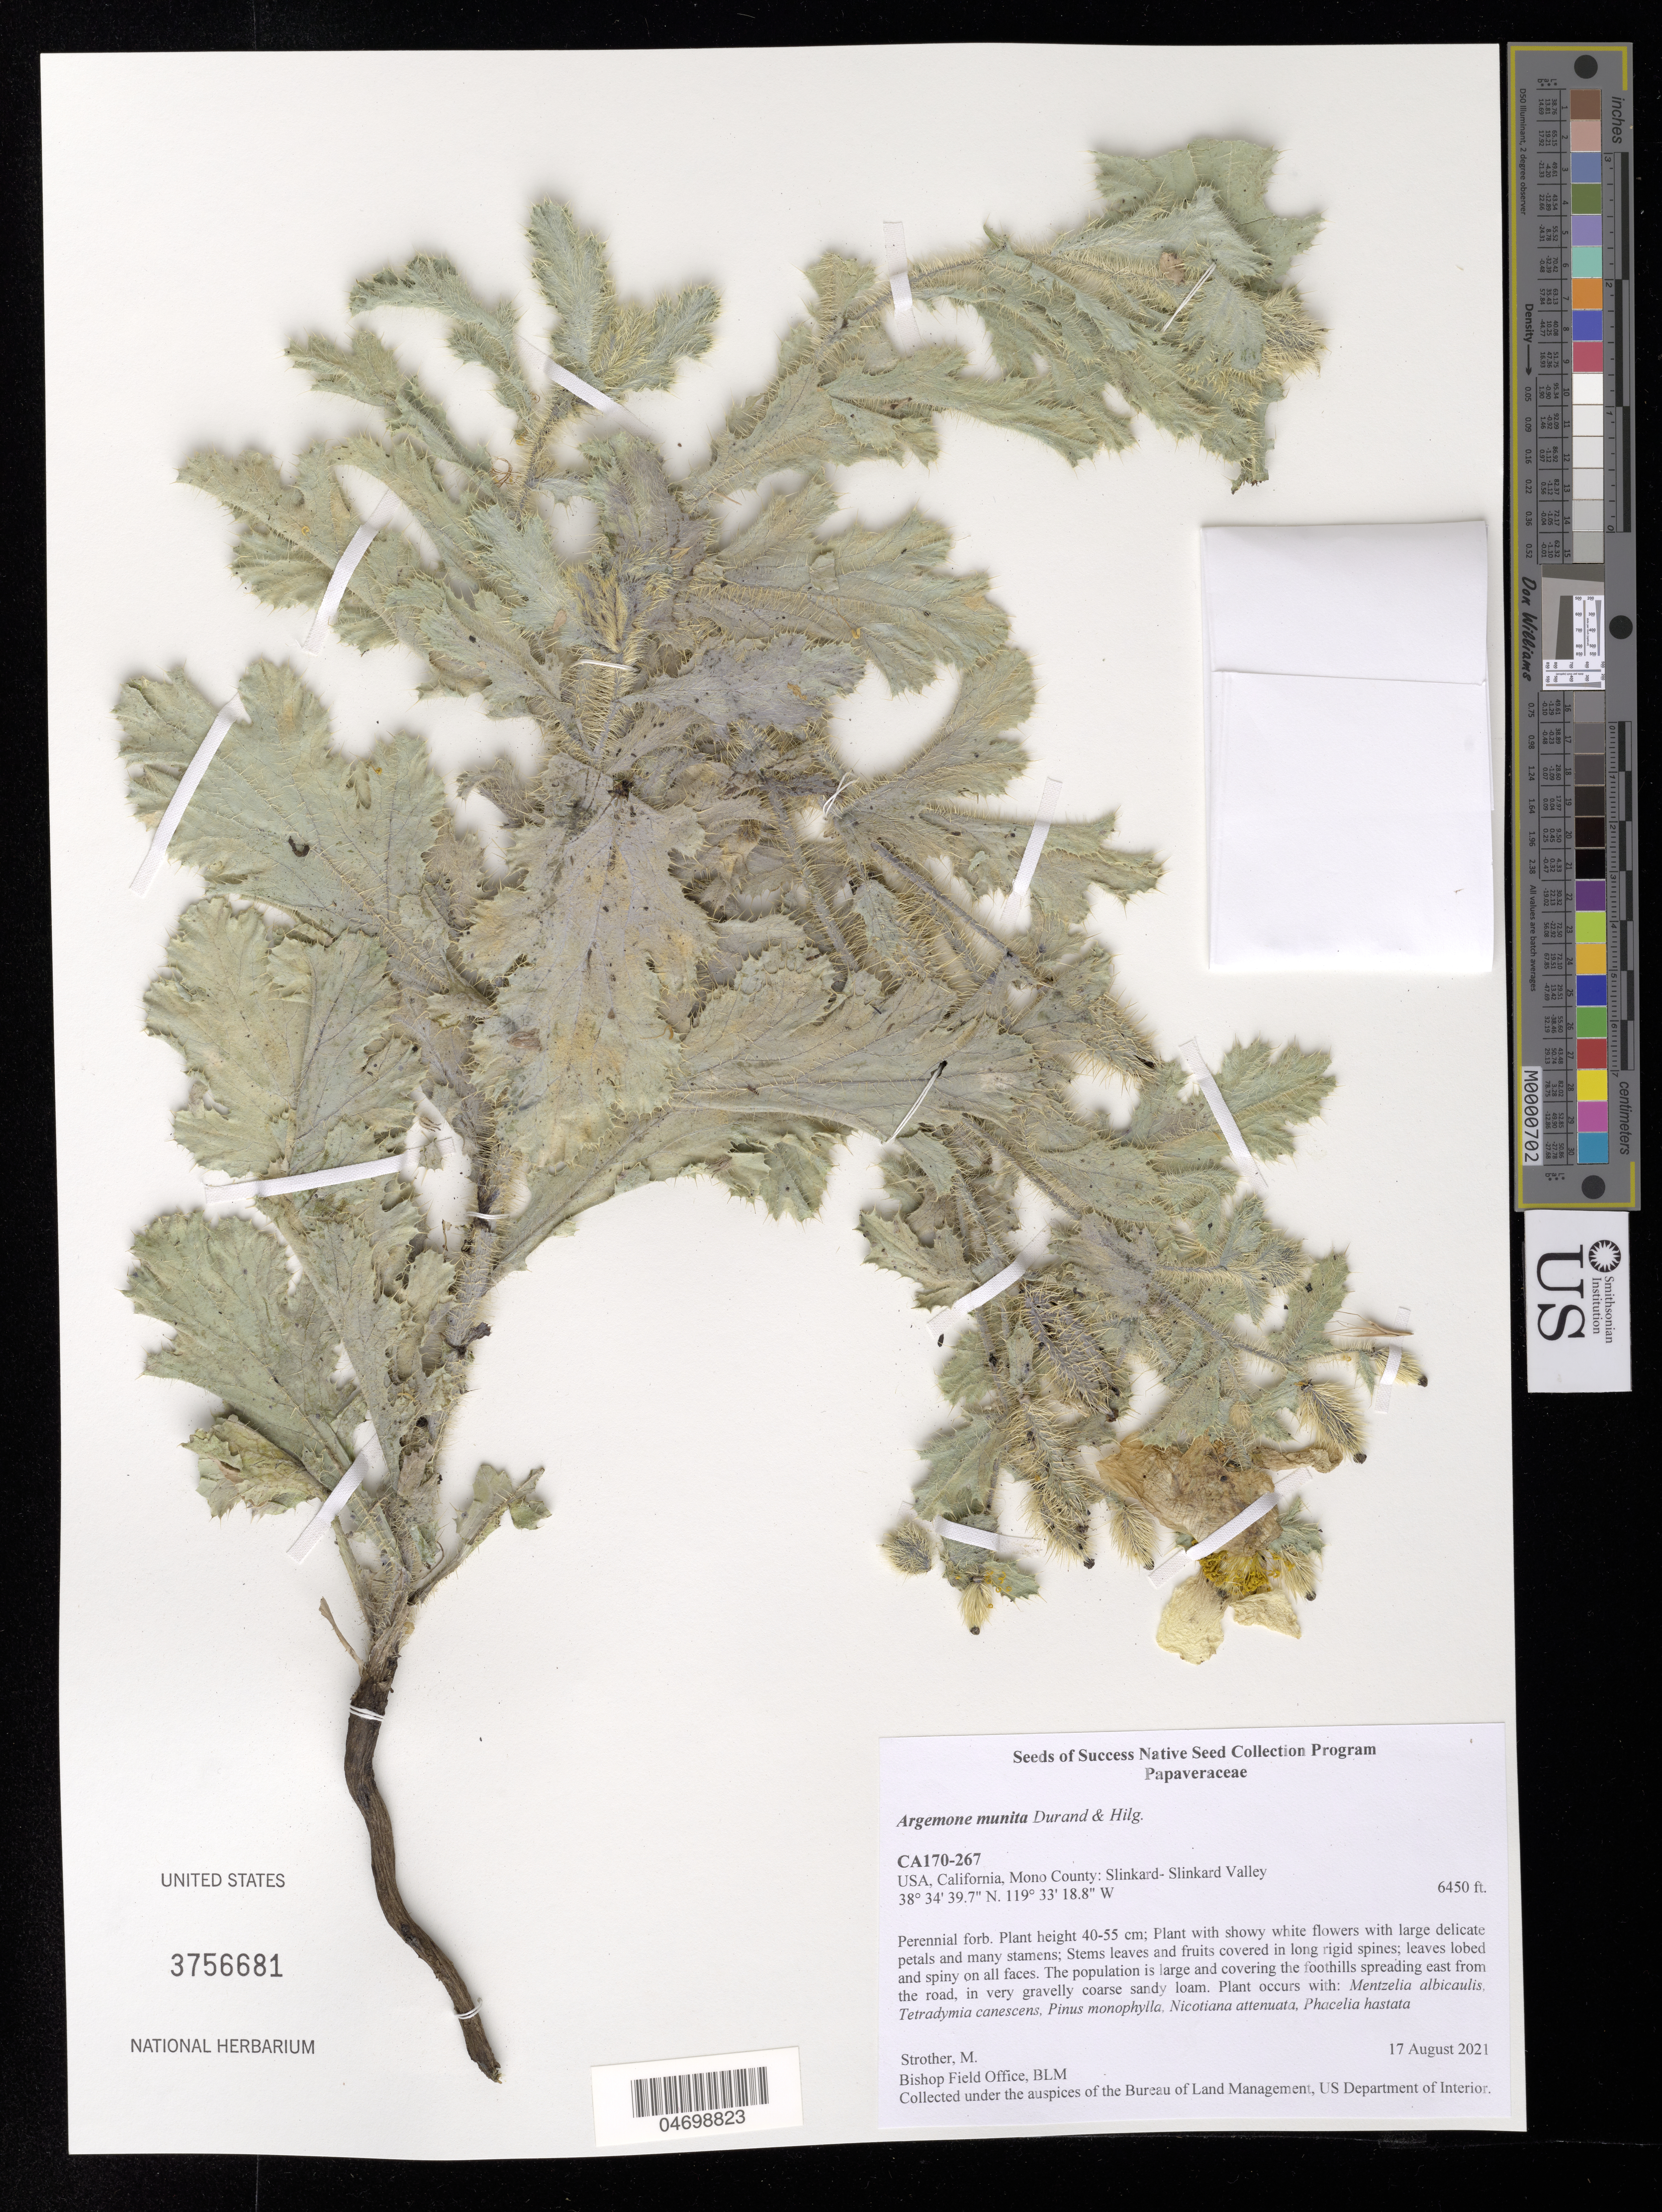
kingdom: Plantae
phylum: Tracheophyta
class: Magnoliopsida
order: Ranunculales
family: Papaveraceae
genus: Argemone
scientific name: Argemone munita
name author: Durand & Hilg.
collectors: M. Strother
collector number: CA170-267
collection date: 2021-08-17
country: United States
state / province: California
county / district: Mono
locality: Slinkard-Slinkard Valley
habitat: Very gravelly coarse sandy loam. With Mentzelia albicaulis, Pinus monophylla, Phacelia hastata, etc.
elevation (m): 1966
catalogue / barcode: US 3756681